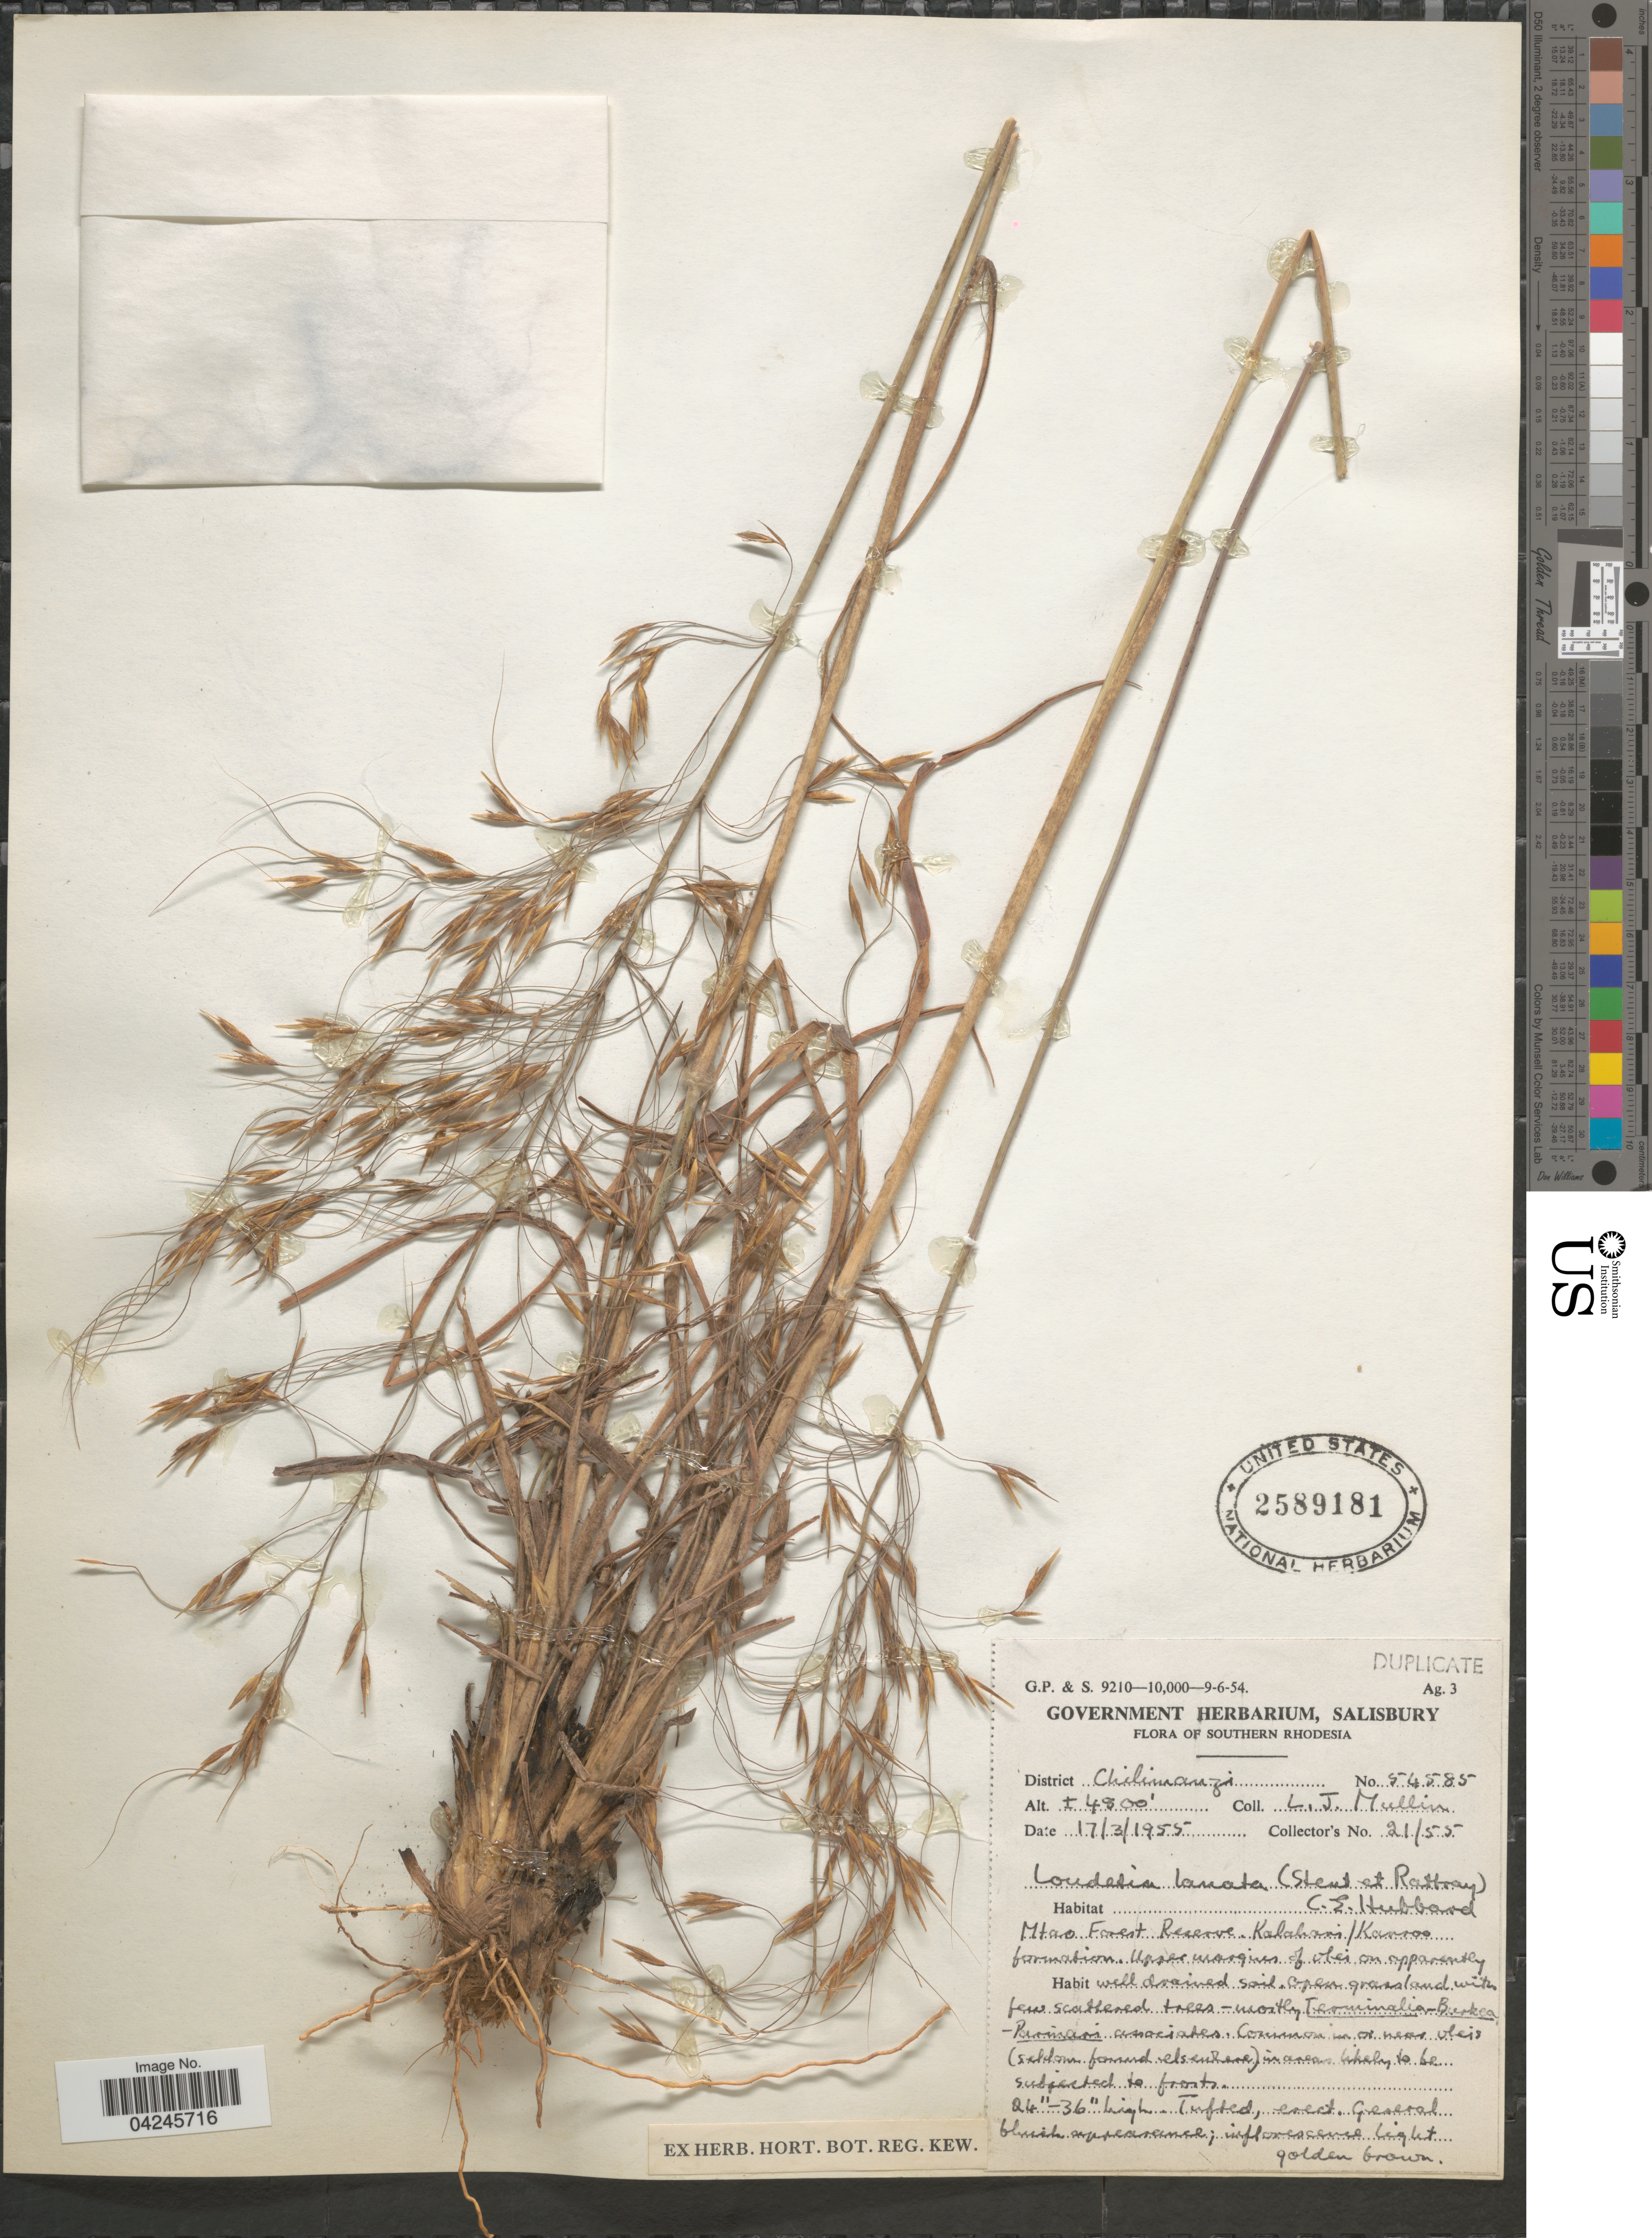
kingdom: Plantae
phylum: Tracheophyta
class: Liliopsida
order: Poales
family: Poaceae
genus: Loudetia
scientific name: Loudetia lanata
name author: (Stent & J.M. Rattray) C. E. Hubb.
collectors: L. Mullin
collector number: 54585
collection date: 1955-03-17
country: Zimbabwe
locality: Southern Rhodesia. District Chilimanzi.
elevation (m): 1463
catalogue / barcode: US 2589181